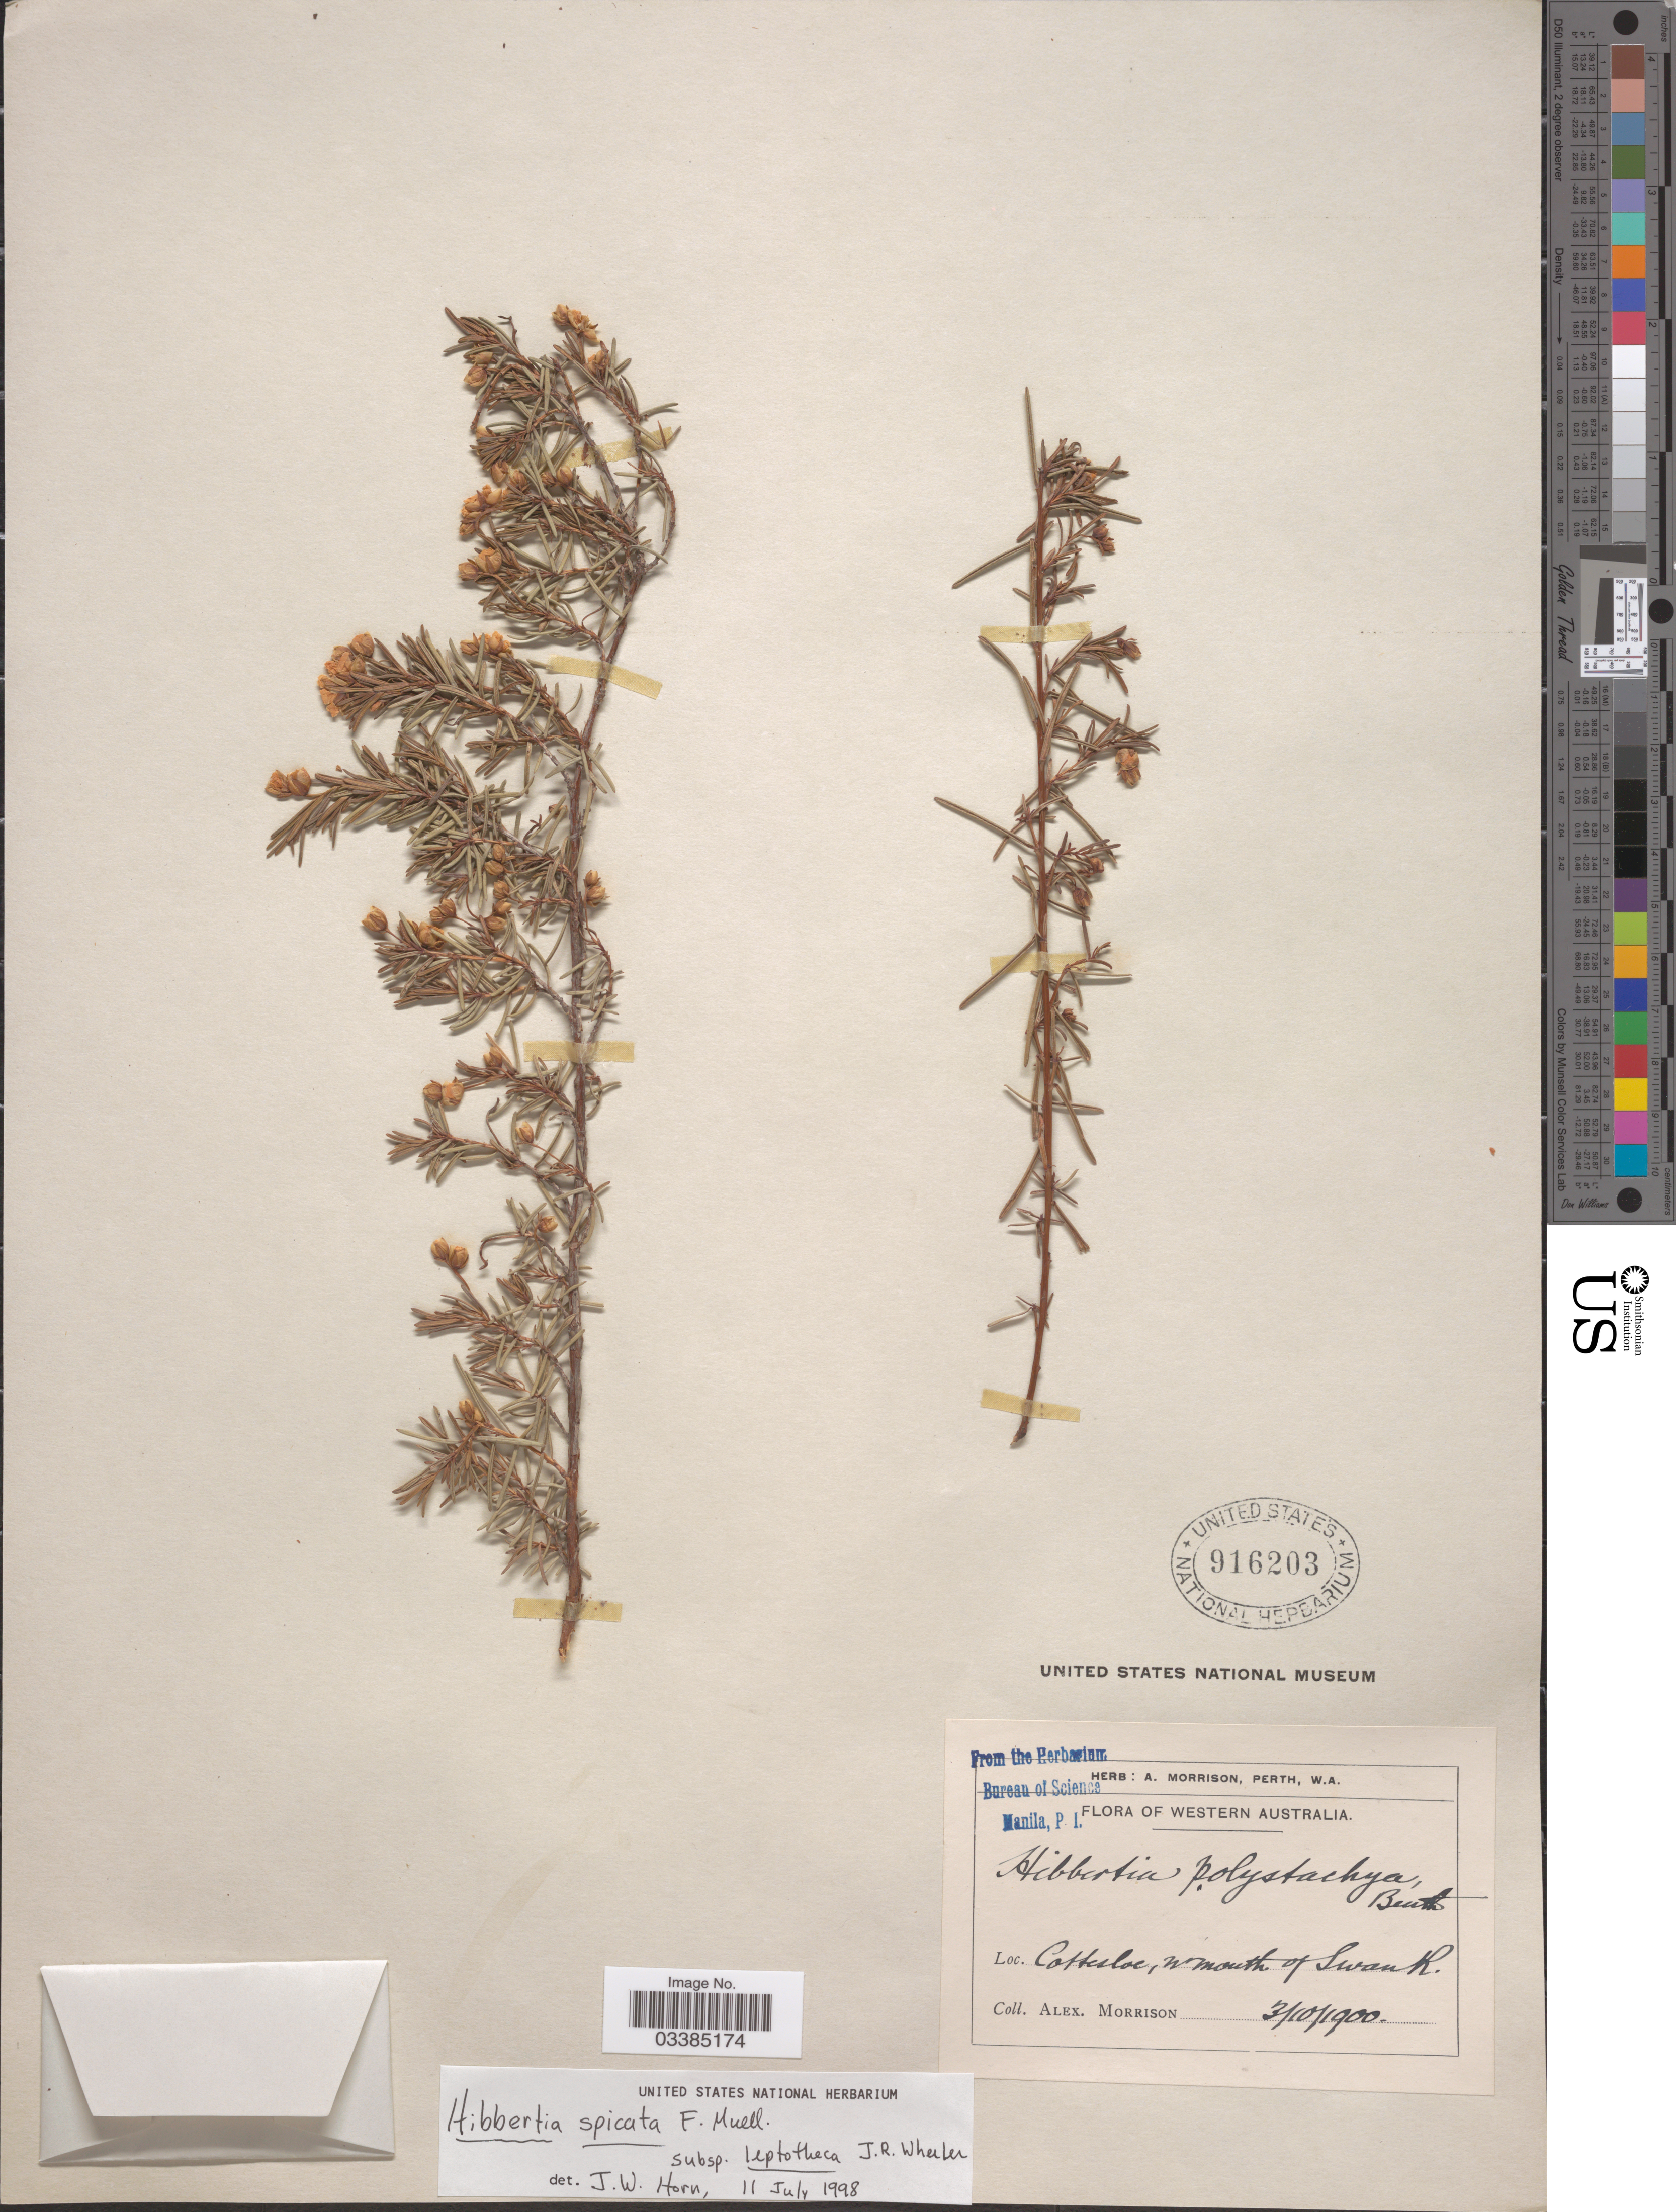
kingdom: Plantae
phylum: Tracheophyta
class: Magnoliopsida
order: Dilleniales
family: Dilleniaceae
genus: Hibbertia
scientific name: Hibbertia spicata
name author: F. Muell.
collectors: A. Morrison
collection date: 1900-10-03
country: Australia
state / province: Western Australia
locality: Cottesloe, w mouth of Swan R.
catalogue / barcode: US 916203